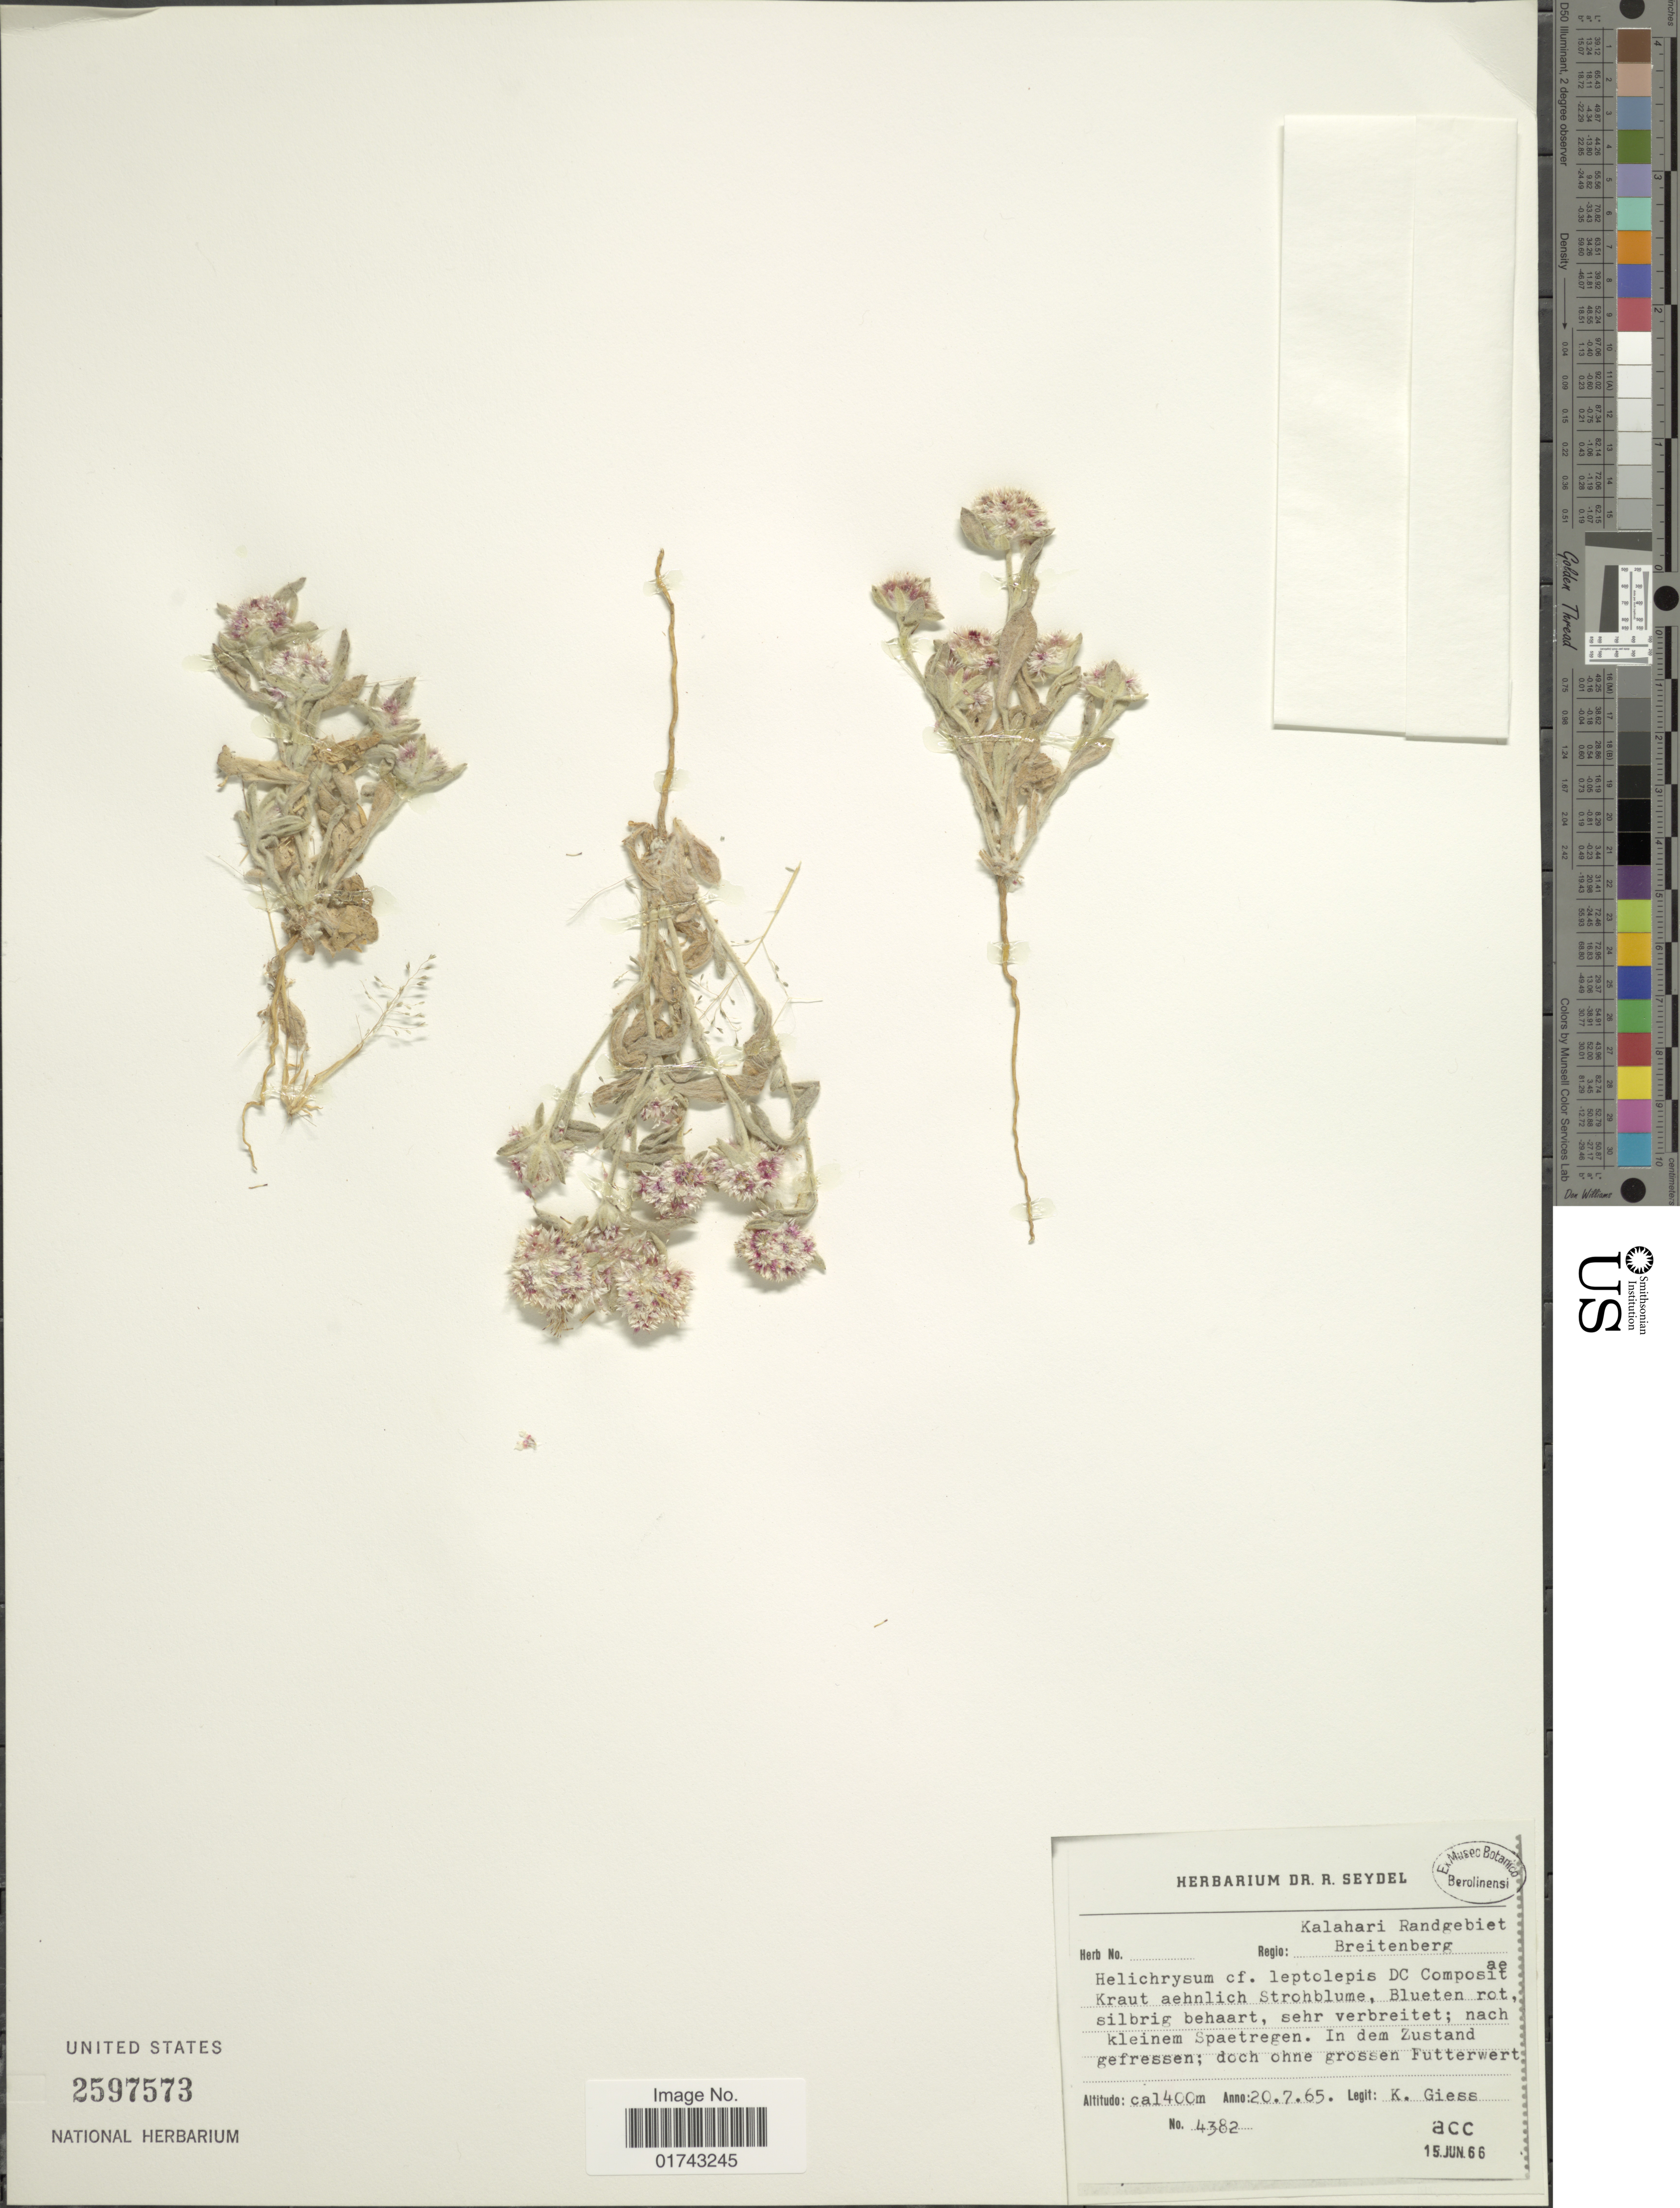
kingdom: Plantae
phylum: Tracheophyta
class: Magnoliopsida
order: Asterales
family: Asteraceae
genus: Helichrysum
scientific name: Helichrysum leptolepis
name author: DC.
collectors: K. Giess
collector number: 4382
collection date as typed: Transcribed d/m/y: 20/7/65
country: Germany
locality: Kalahari Randegebiet, Regio Breitenberg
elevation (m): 1400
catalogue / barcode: US 2597573